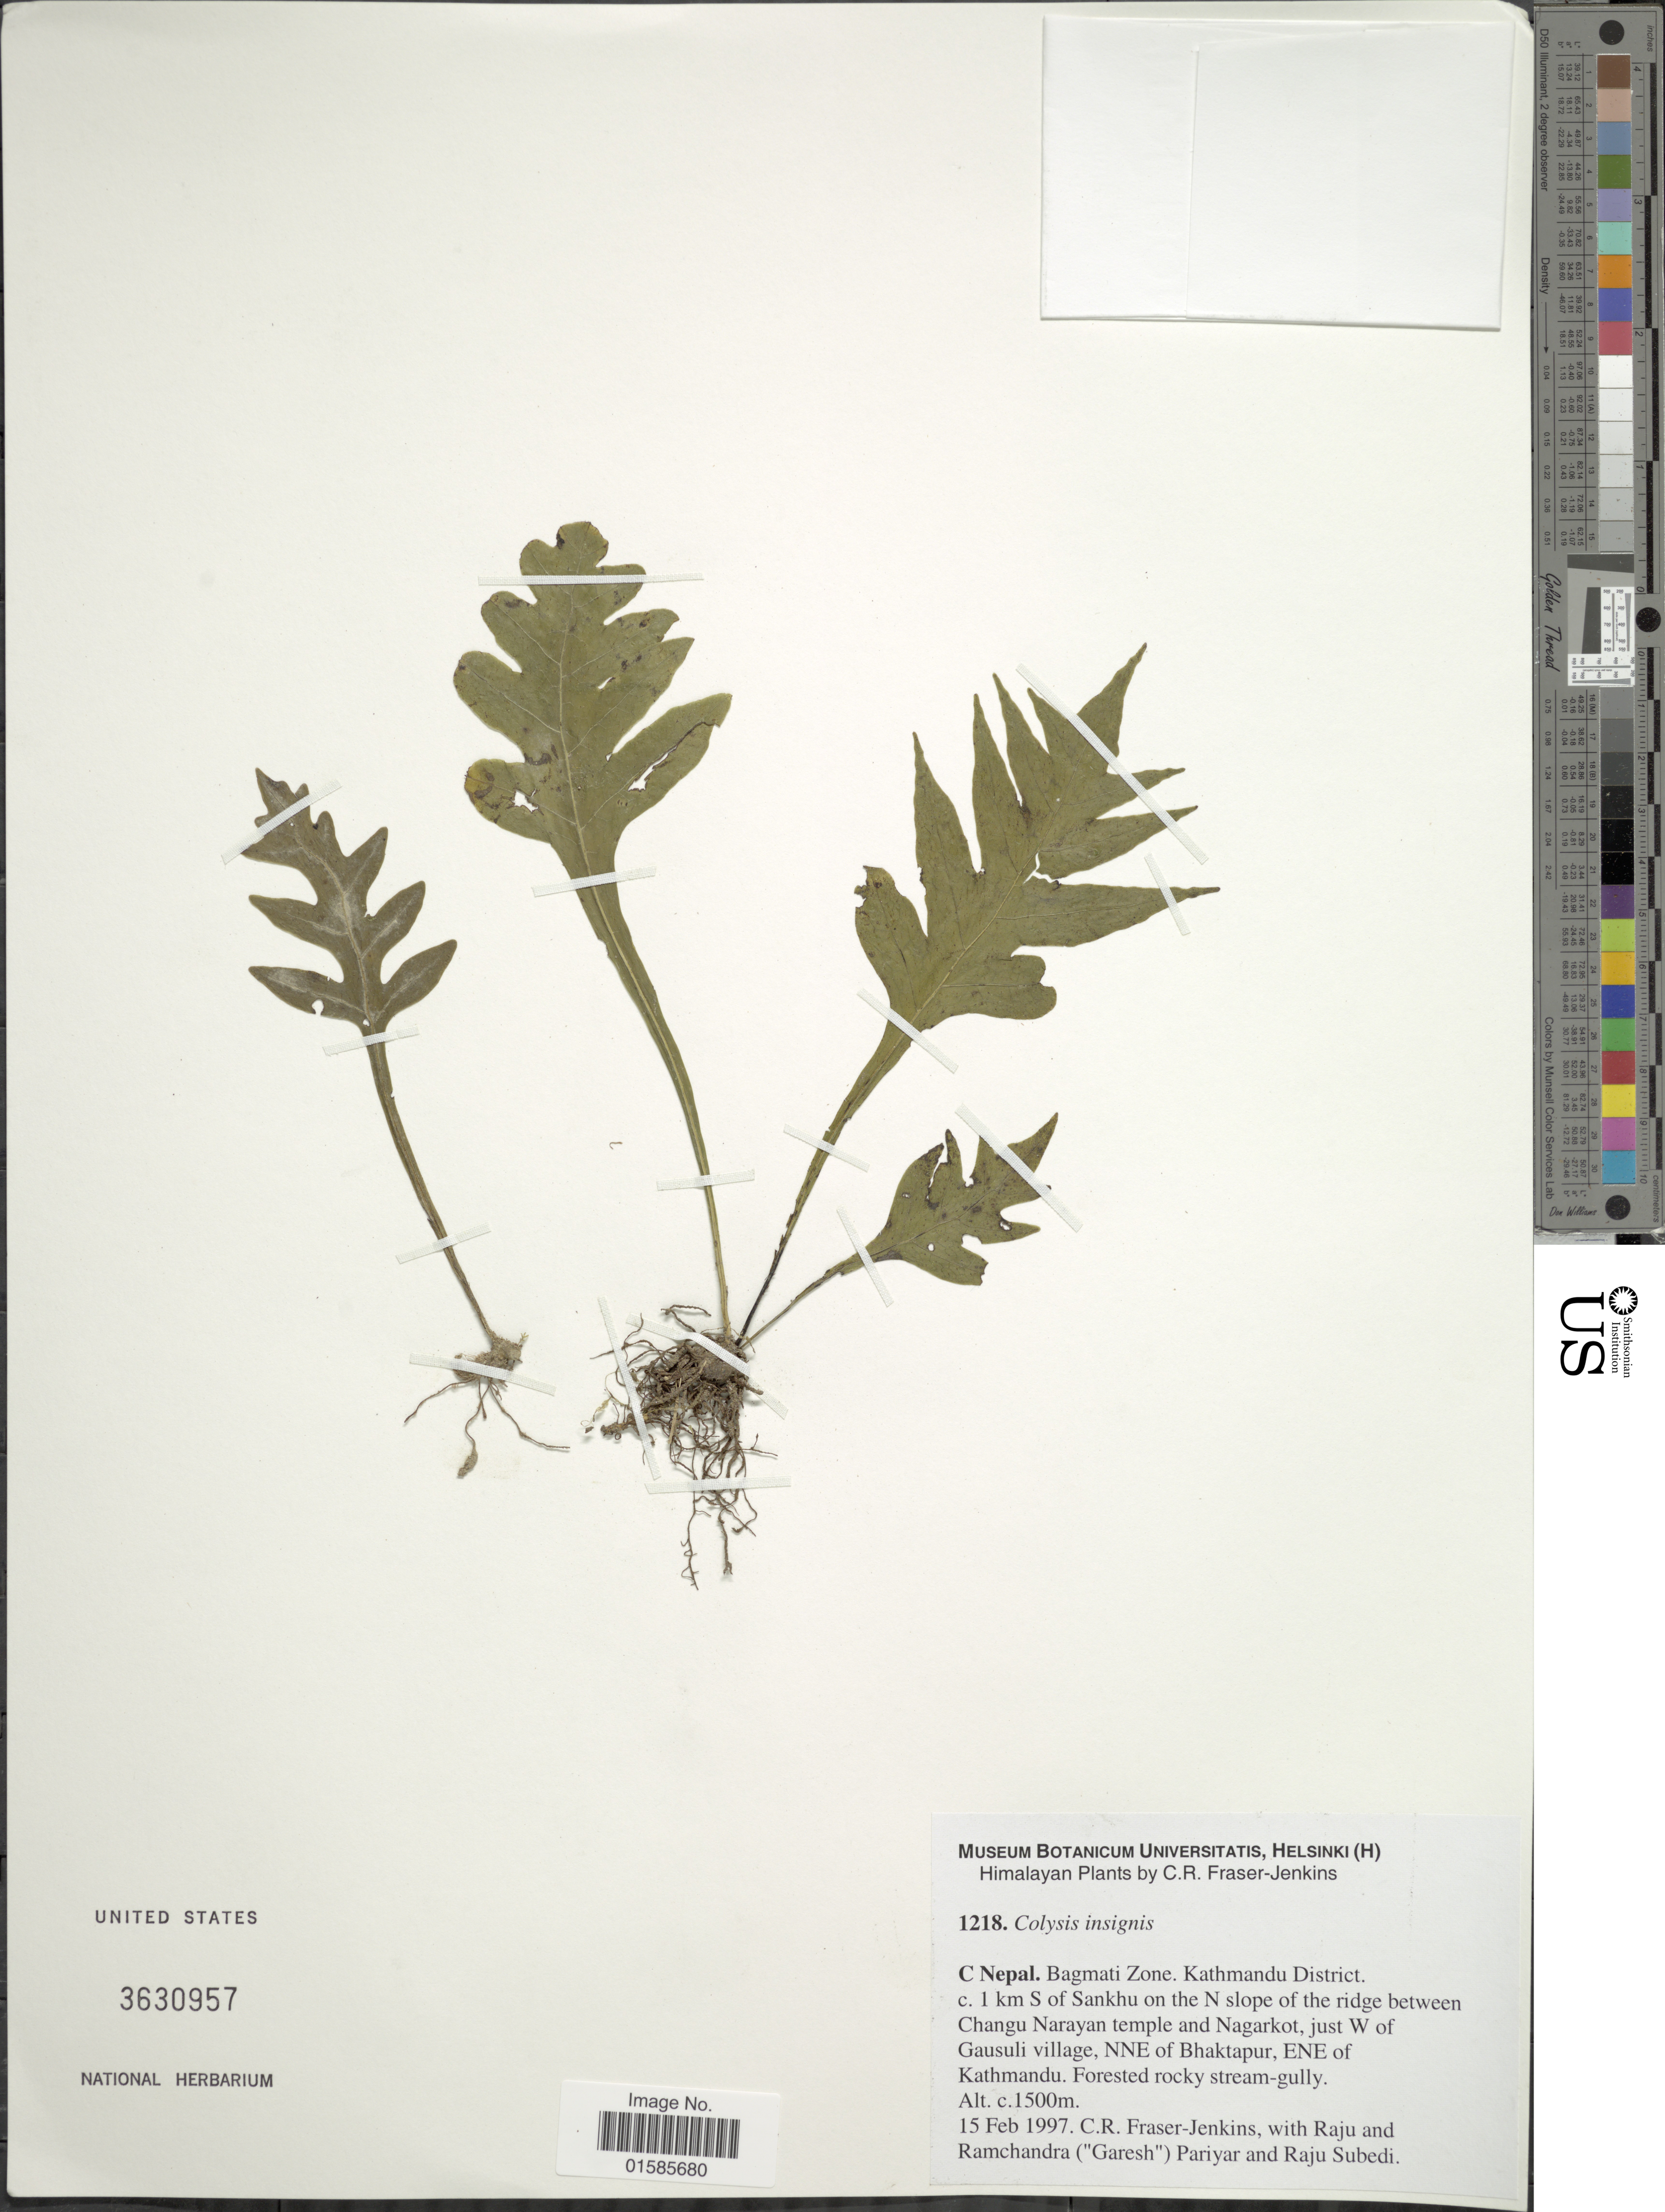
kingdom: Plantae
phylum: Tracheophyta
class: Polypodiopsida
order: Polypodiales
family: Polypodiaceae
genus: Microsorum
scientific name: Microsorum insigne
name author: (Blume) Copel.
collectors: C. R. Fraser-Jenkins, R. Pariyar, G. Pariyar & R. Subedi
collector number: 1218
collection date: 1997-02-15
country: Nepal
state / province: Bagmati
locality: C Nepal. Bagmati Zone. Kathmandu District. c. 1 km S of Sankhu on the N slope of the ridge between Changu Narayan temple and Nagarkot, just W of Gausuli village, NNE of Bhaktapur, ENE of Kathmandu, Himalayan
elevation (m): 1500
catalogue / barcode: US 3630957